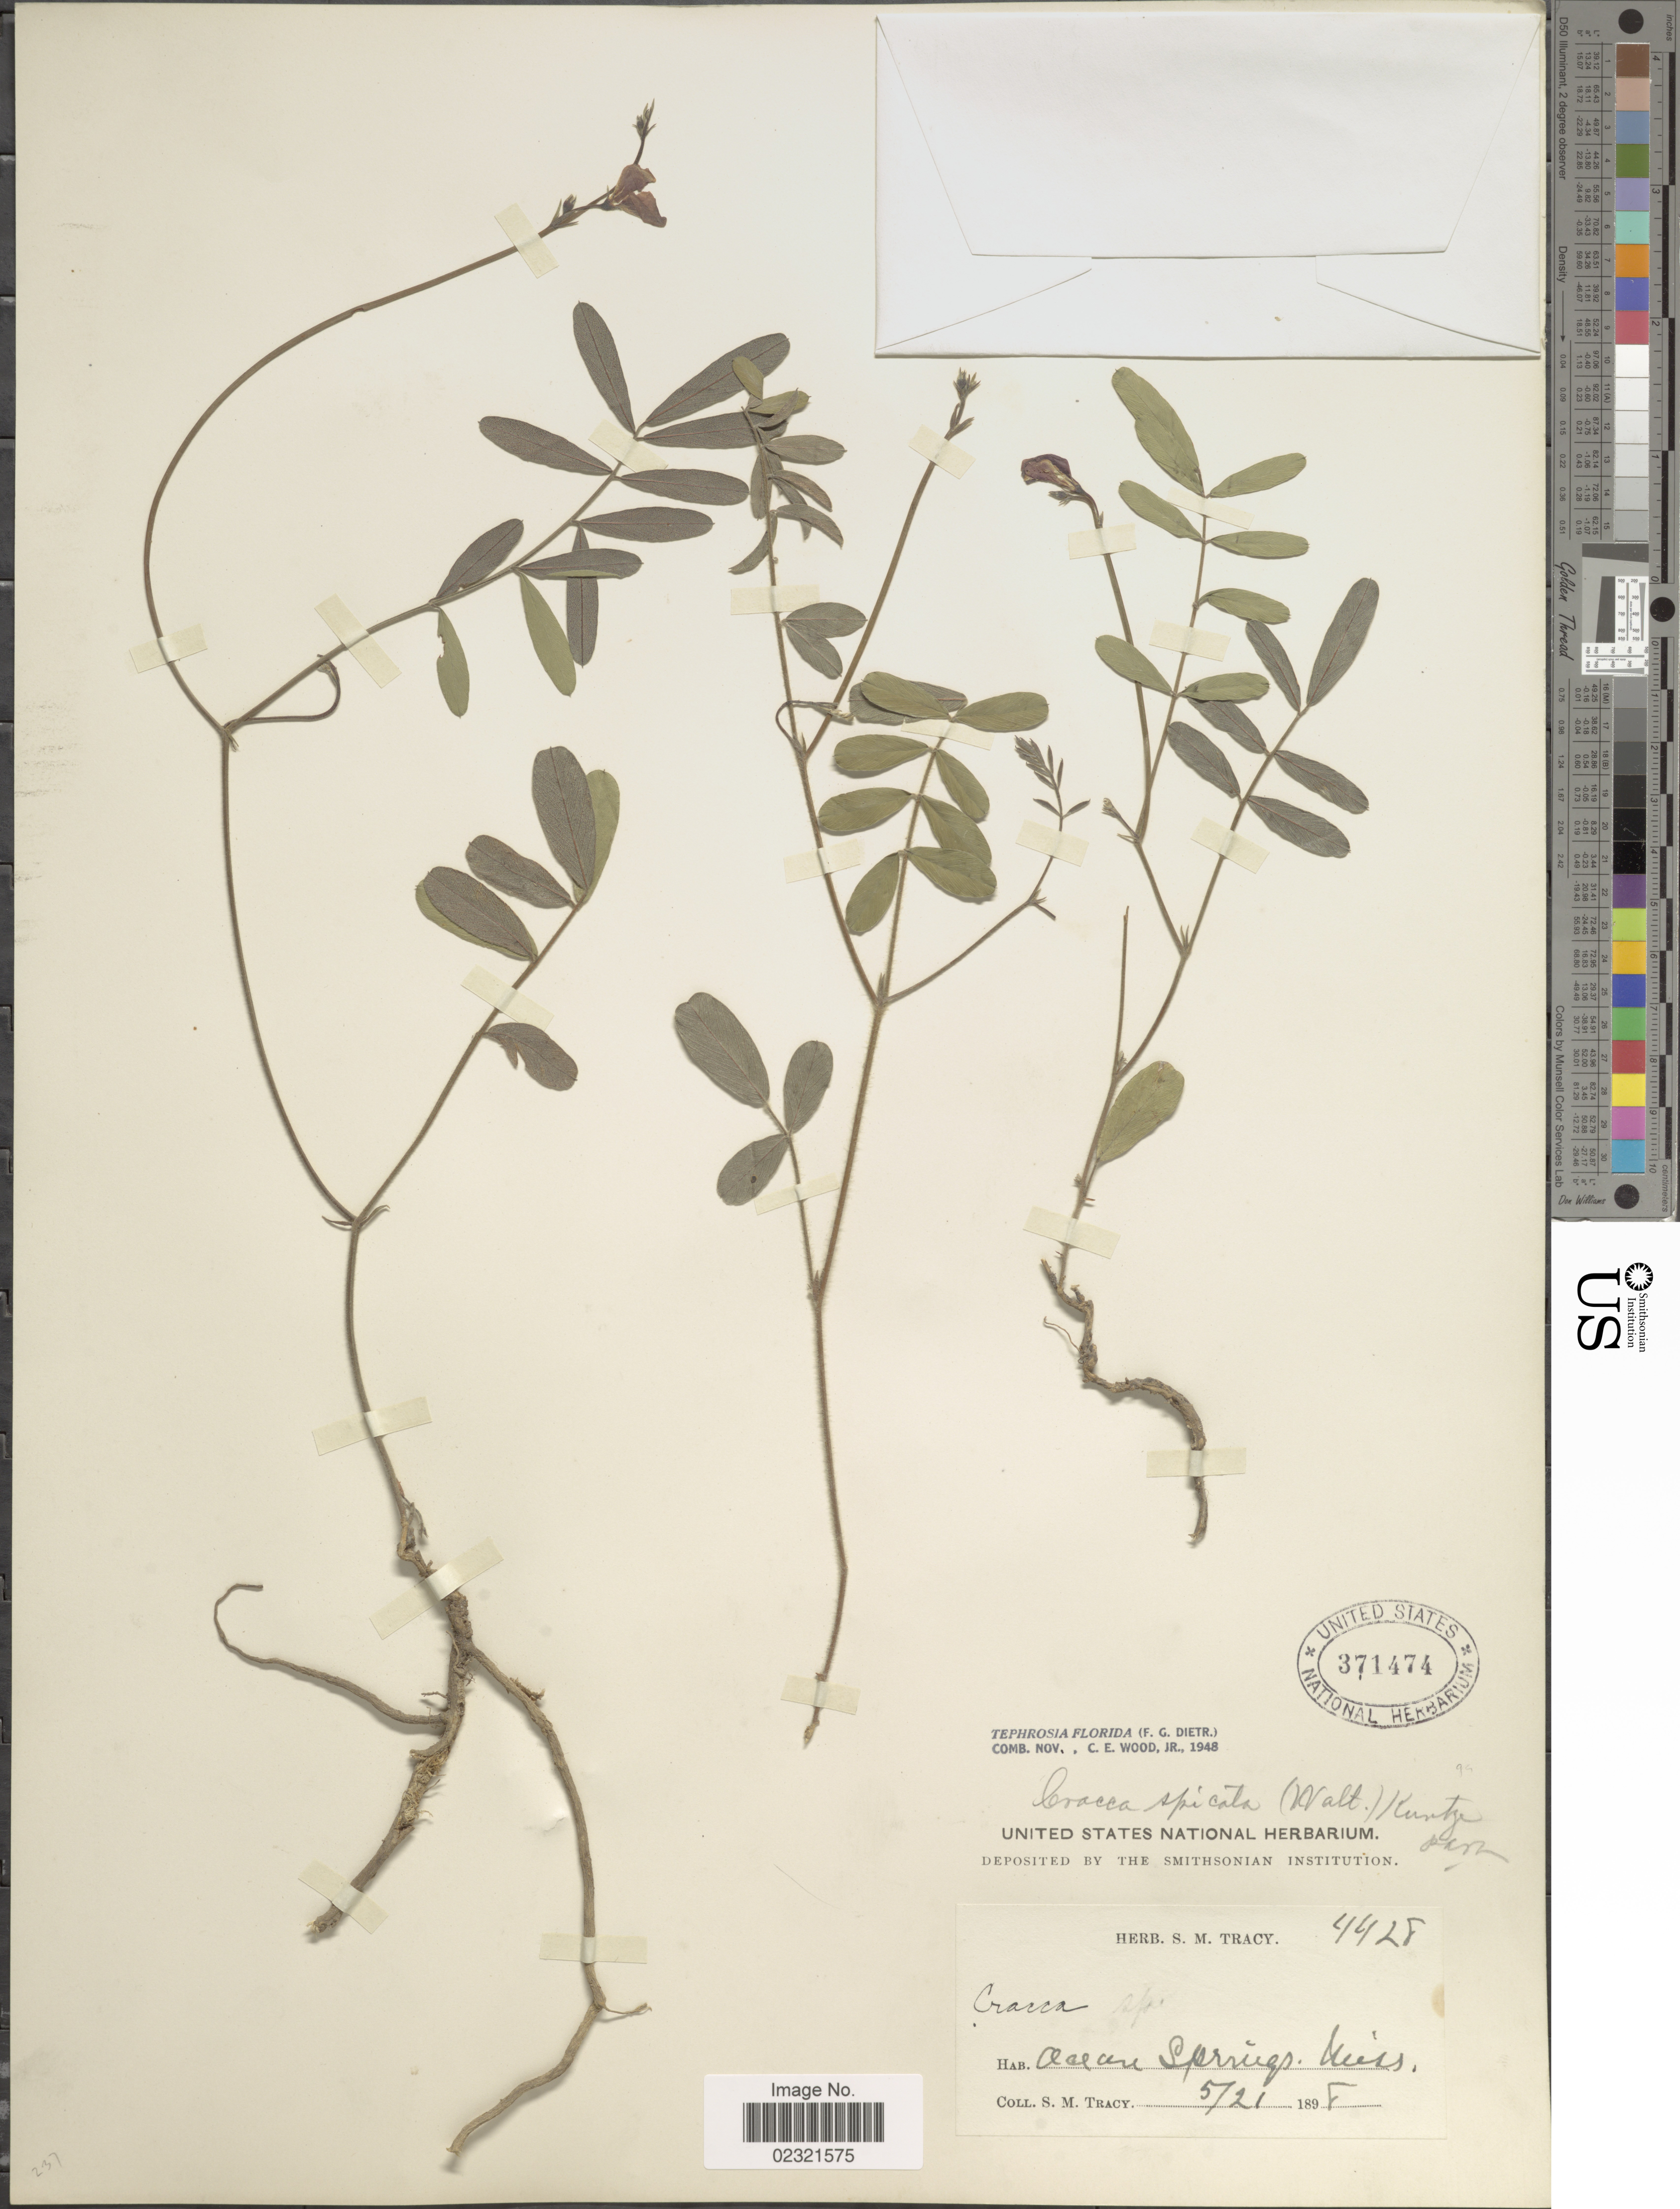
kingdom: Plantae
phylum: Tracheophyta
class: Magnoliopsida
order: Fabales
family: Fabaceae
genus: Tephrosia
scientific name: Tephrosia florida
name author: (Dietr.) C.E. Wood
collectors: S. M. Tracy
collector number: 4428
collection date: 1898-05-21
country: United States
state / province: Mississippi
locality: Ocean Springs. Miss.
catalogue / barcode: US 371474